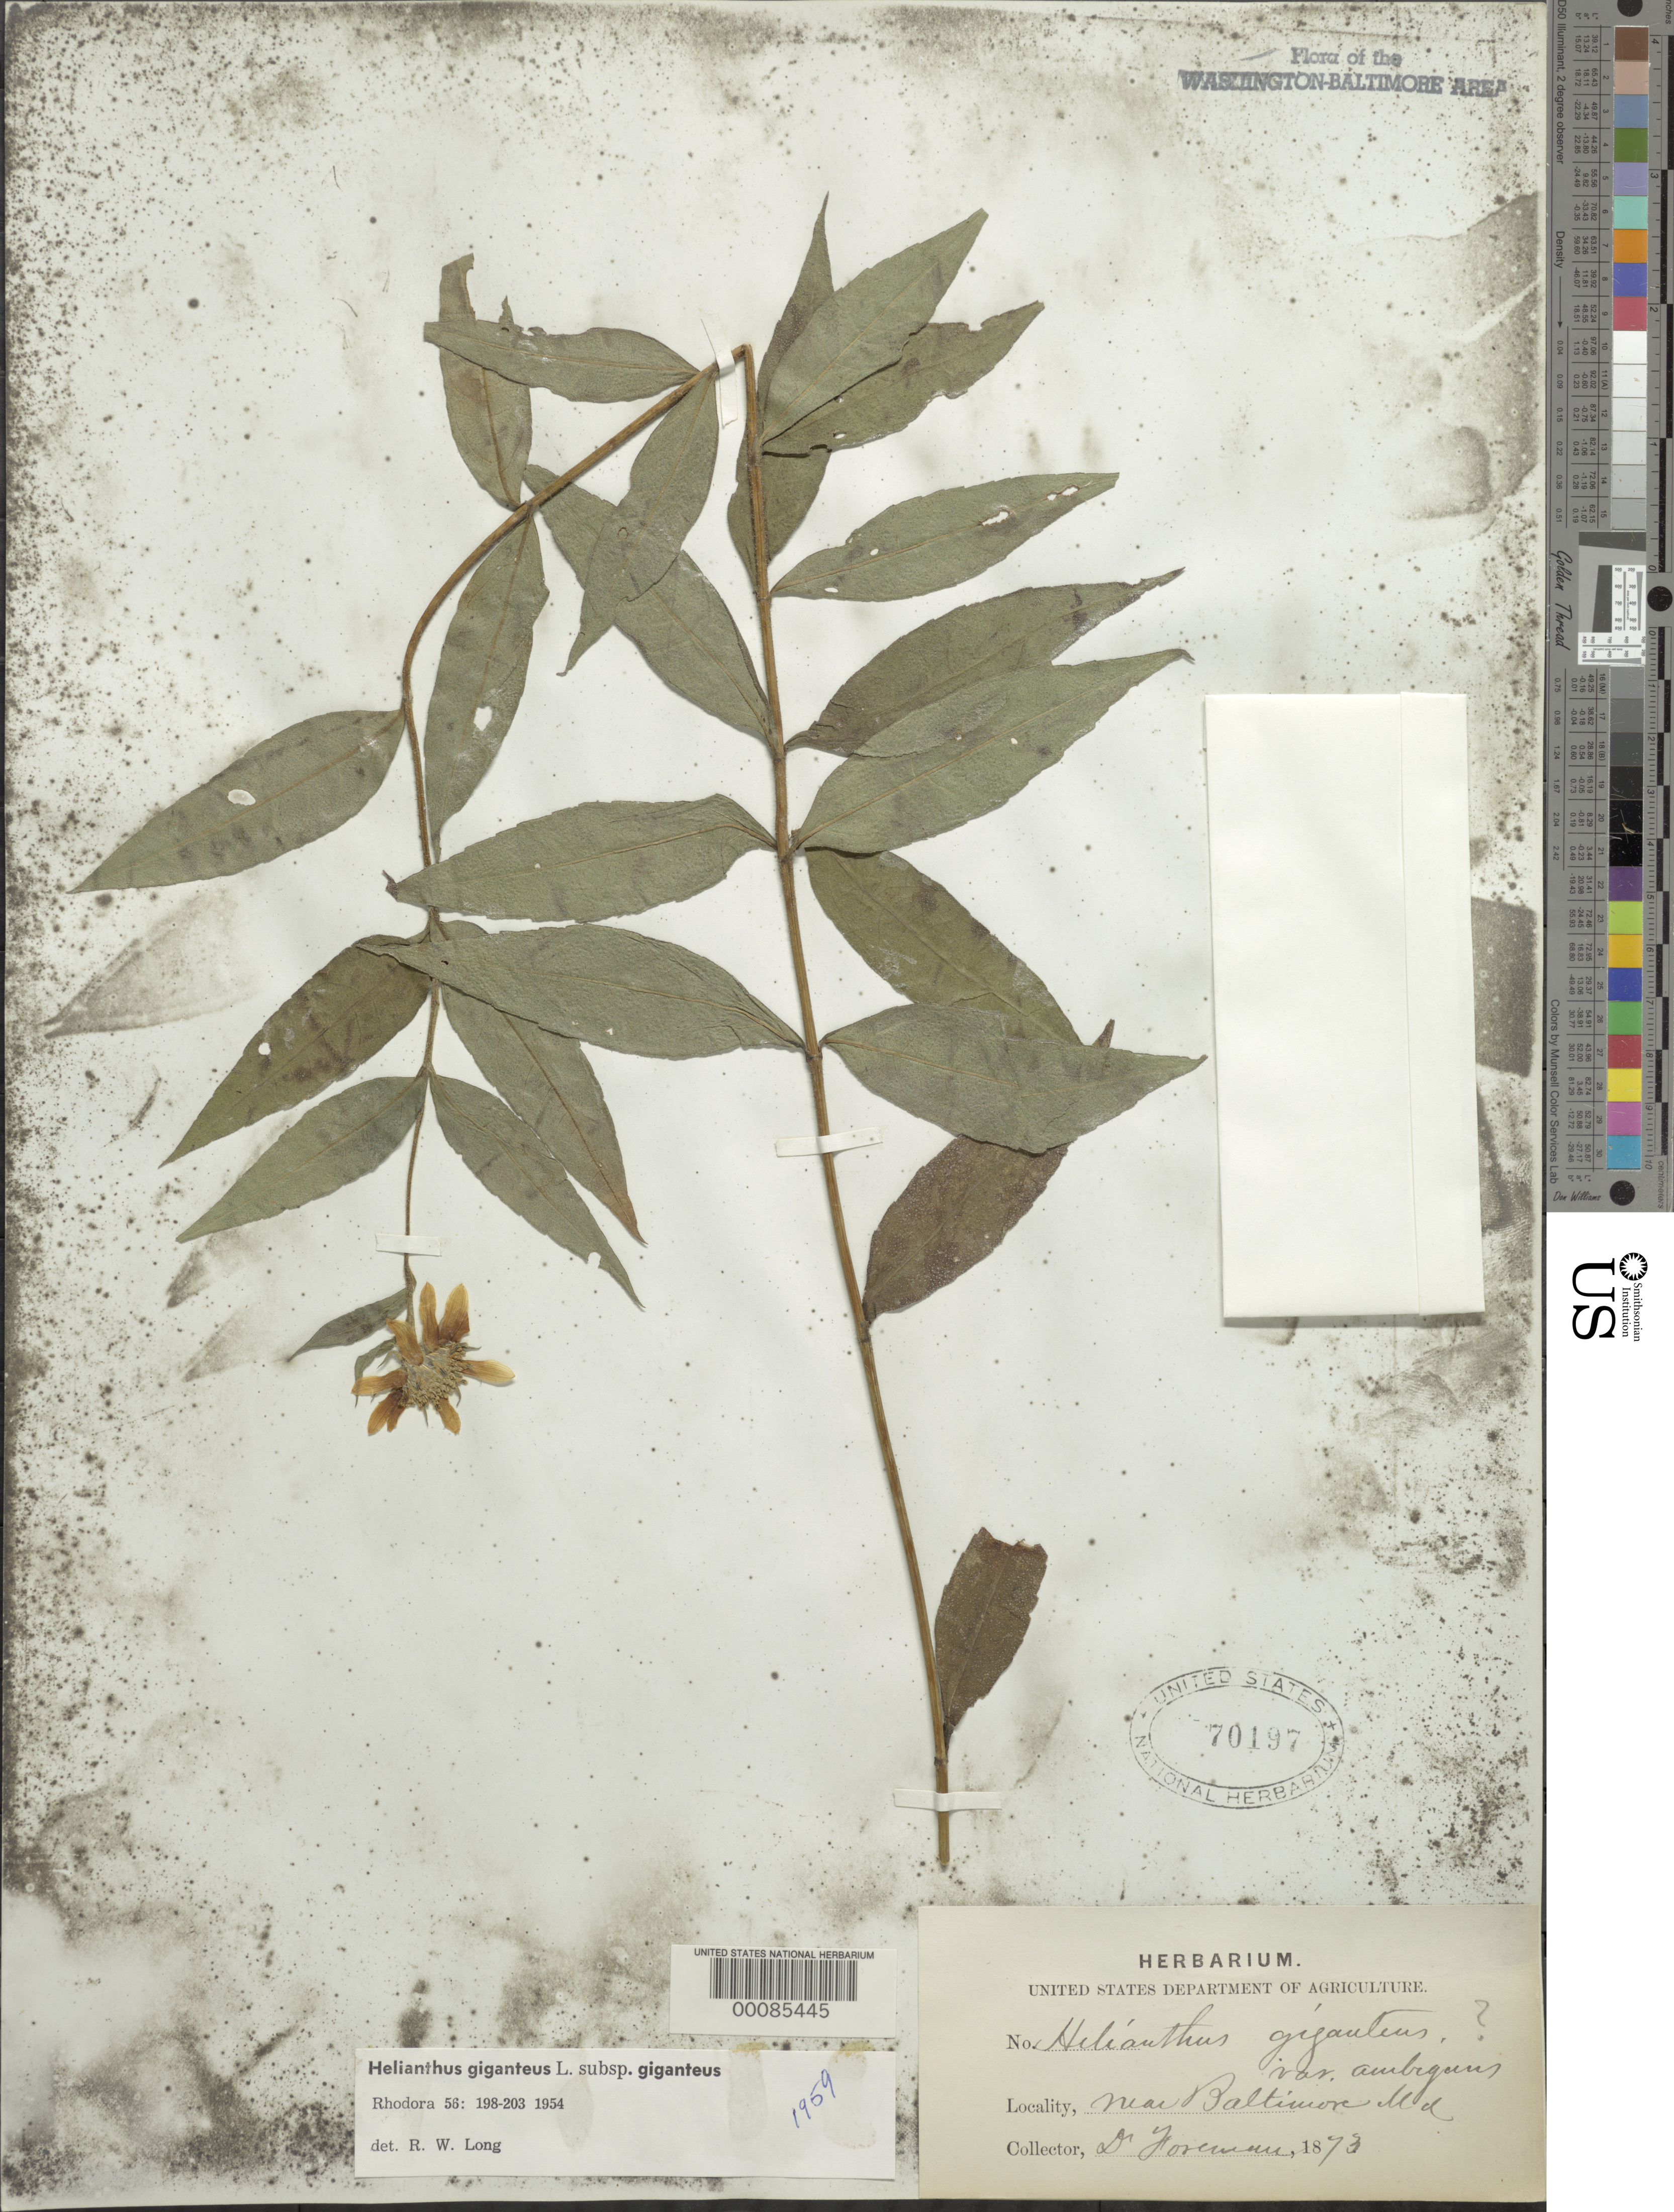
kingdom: Plantae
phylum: Tracheophyta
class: Magnoliopsida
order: Asterales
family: Asteraceae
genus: Helianthus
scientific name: Helianthus giganteus subsp. giganteus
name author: L.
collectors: D. Foreman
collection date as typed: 1873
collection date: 1873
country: United States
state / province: Maryland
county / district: Baltimore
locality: Near Baltimore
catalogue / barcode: US 70197